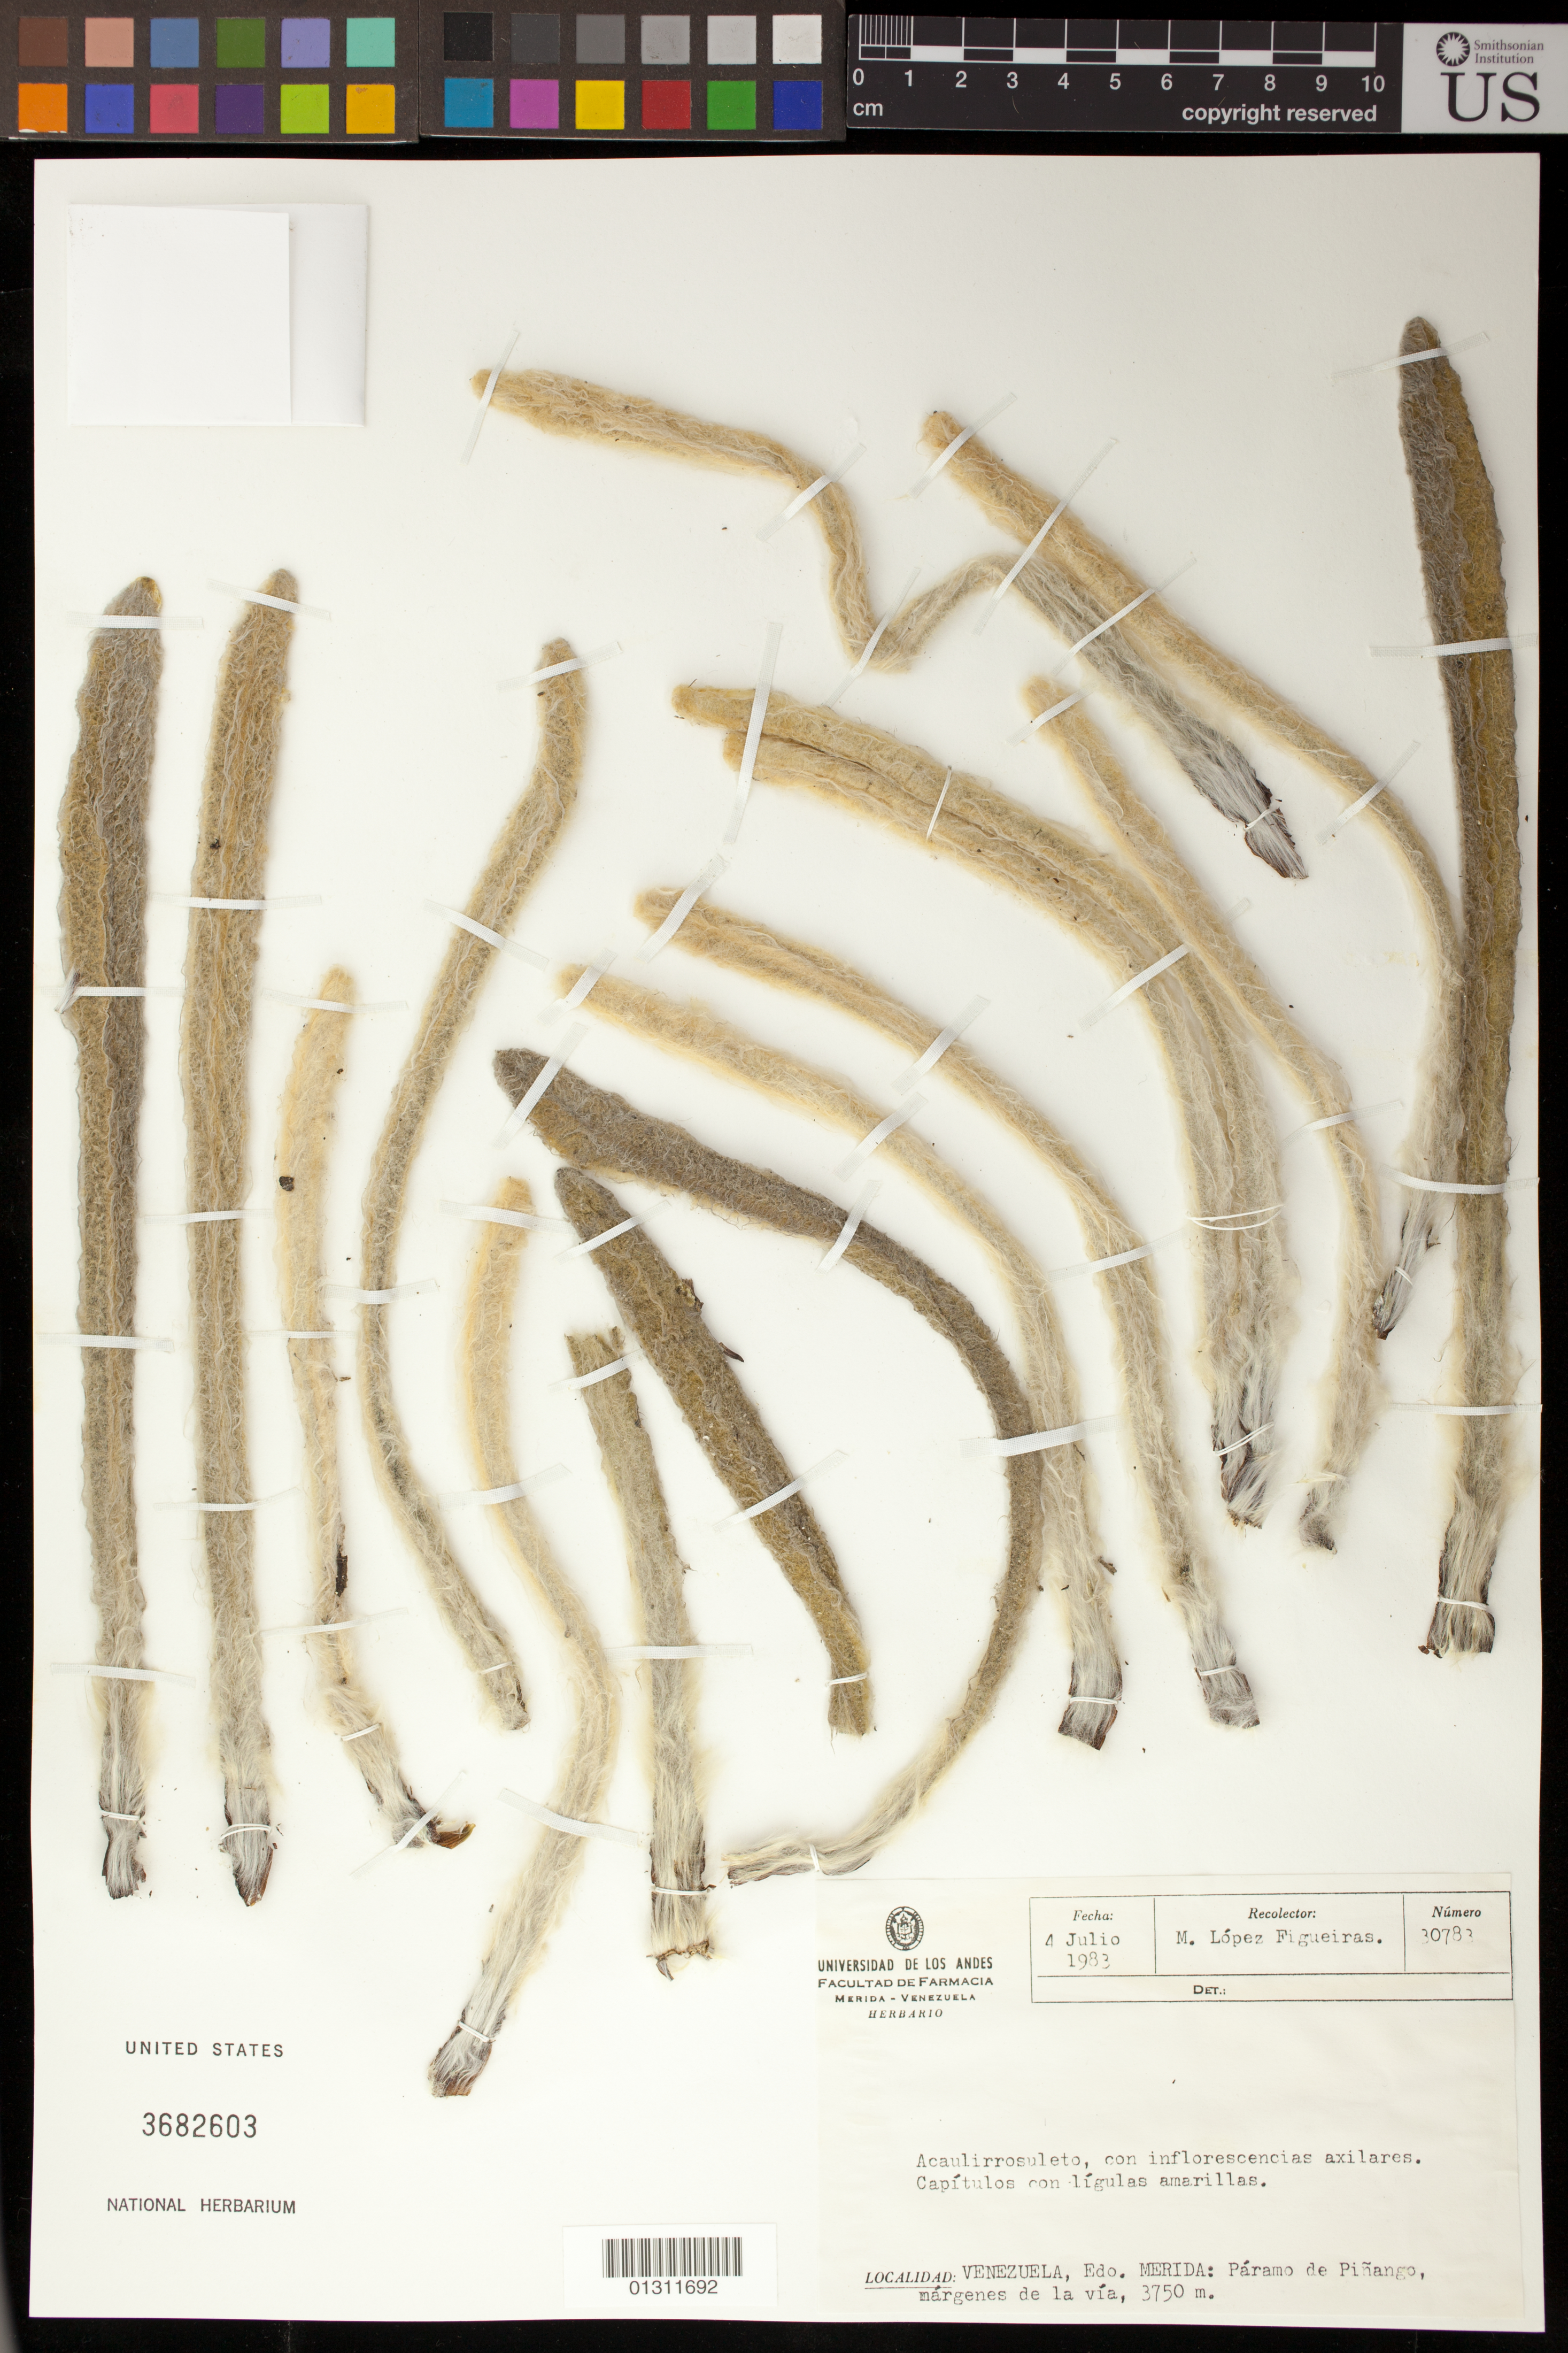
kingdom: Plantae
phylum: Tracheophyta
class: Magnoliopsida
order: Asterales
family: Asteraceae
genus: Espeletia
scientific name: Espeletia schultzii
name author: Wedd.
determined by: Robinson, Harold E., (US)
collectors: M. López Figueiras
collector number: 30783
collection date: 1983-07-04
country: Venezuela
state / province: Mérida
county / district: Rangel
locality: Páramo de Piñango. Páramo de Piñango, márgenes de la vía.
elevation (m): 3750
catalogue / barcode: US 3682603